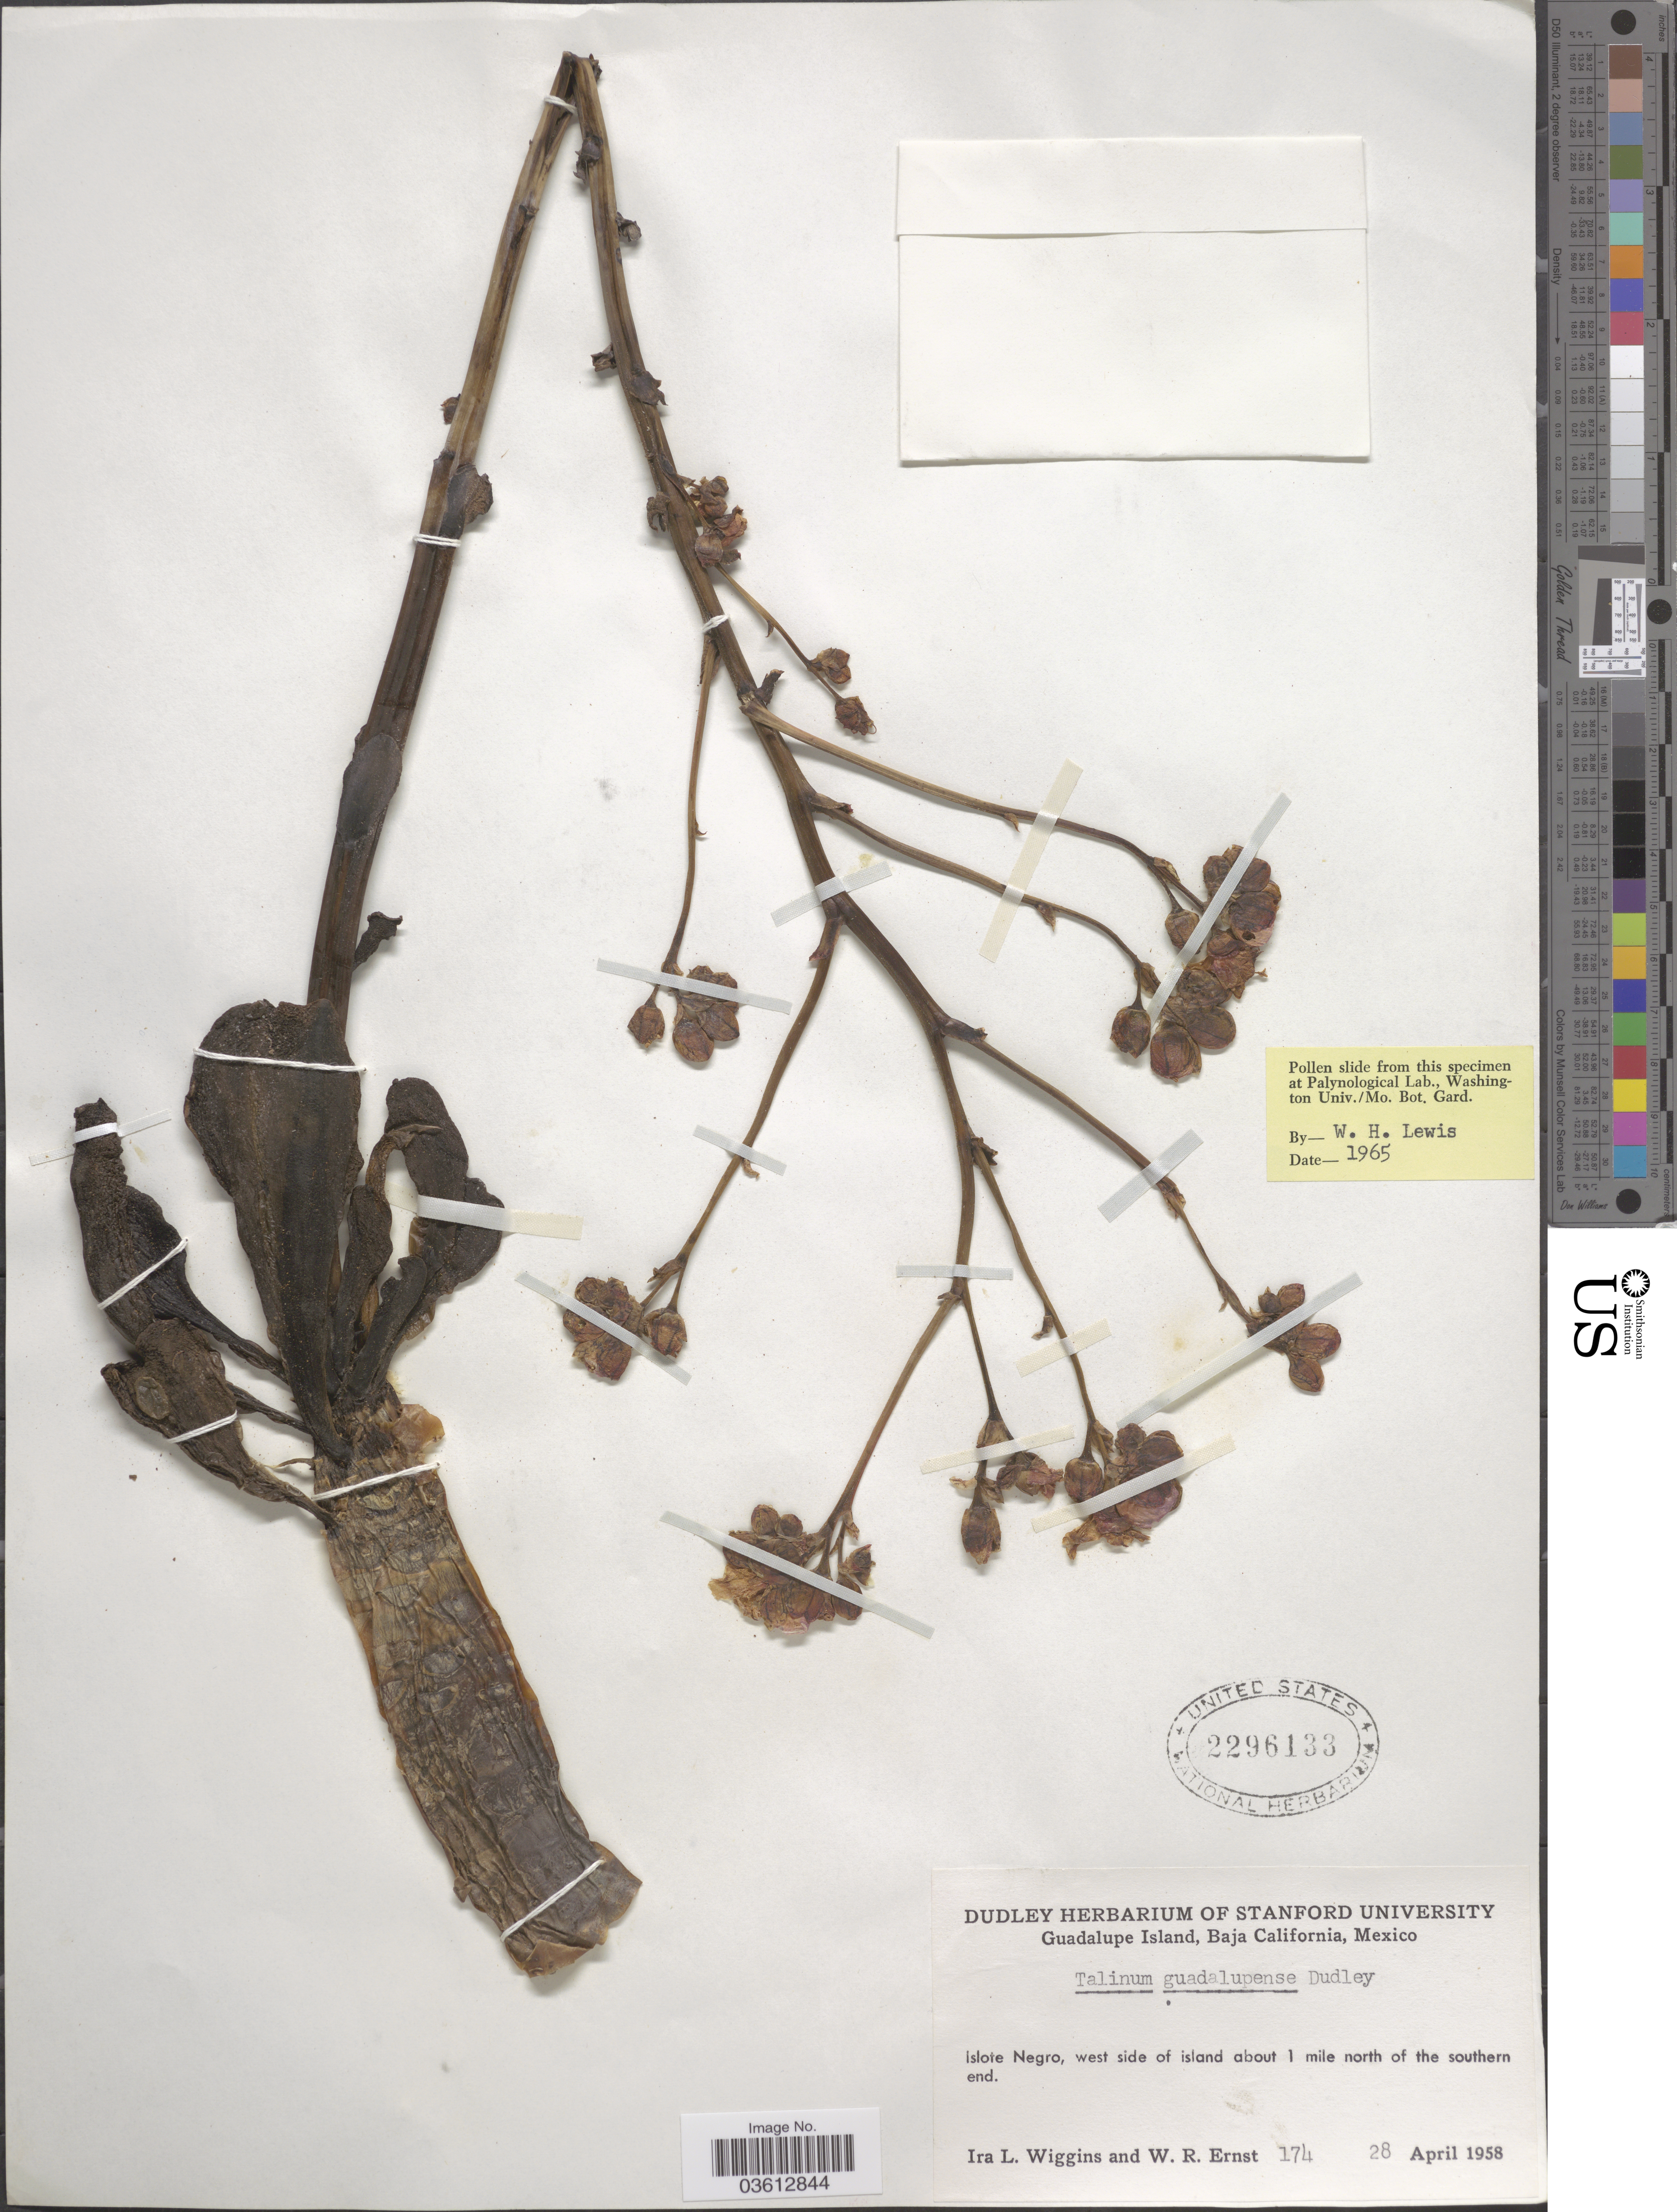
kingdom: Plantae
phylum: Tracheophyta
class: Magnoliopsida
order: Caryophyllales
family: Montiaceae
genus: Cistanthe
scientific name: Cistanthe guadalupensis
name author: (M.G. Dudley) Carolin ex Hershk.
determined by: Strong, Mark T., (BOT), Smithsonian Institution - National Museum of Natural History (UNITED STATES)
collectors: I. L. Wiggins & W. R. Ernst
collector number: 174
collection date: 1958-04-28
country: Mexico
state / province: Baja California Norte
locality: Guadalupe Island. Islote Negro, west side of island about 1 mile north of the southern end.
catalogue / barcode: US 2296133